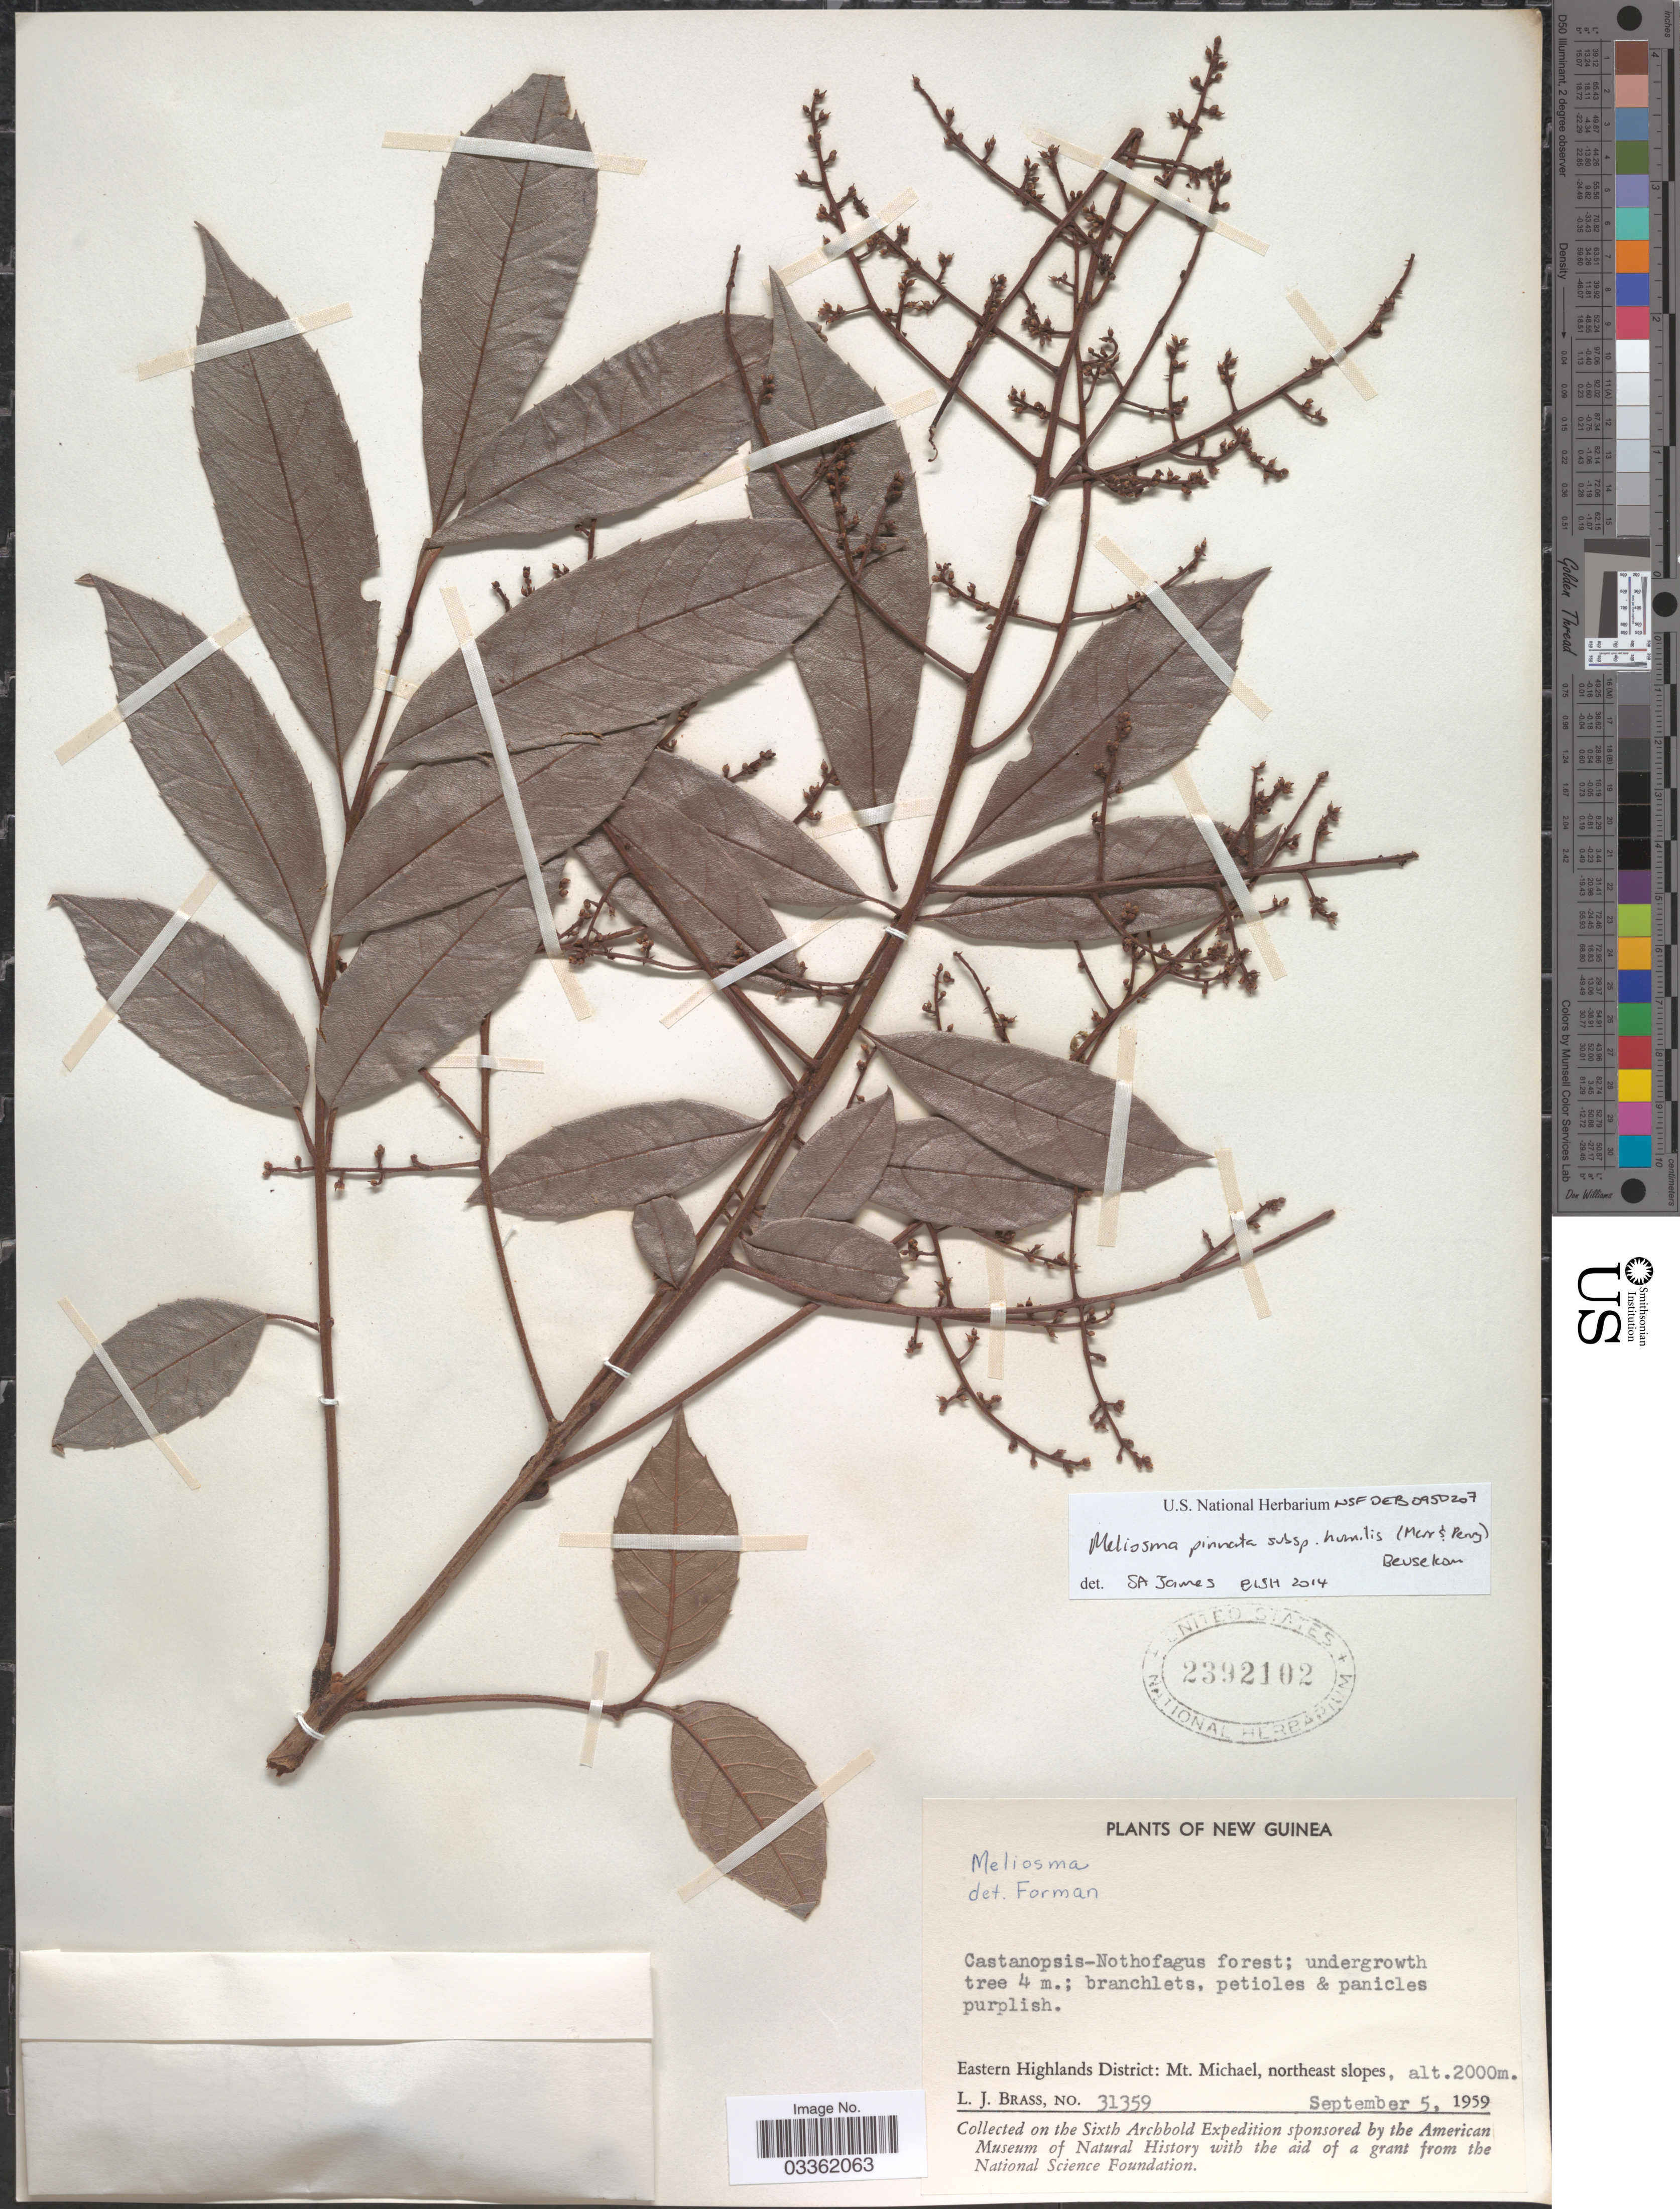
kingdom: Plantae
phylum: Tracheophyta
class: Magnoliopsida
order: Proteales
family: Sabiaceae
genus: Meliosma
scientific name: Meliosma pinnata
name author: Maxim.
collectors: L. J. Brass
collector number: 31359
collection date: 1959-09-05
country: Papua New Guinea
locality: Eastern Highlands District: Mt. Michael, northeast slopes.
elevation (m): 2000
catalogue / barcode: US 2392102